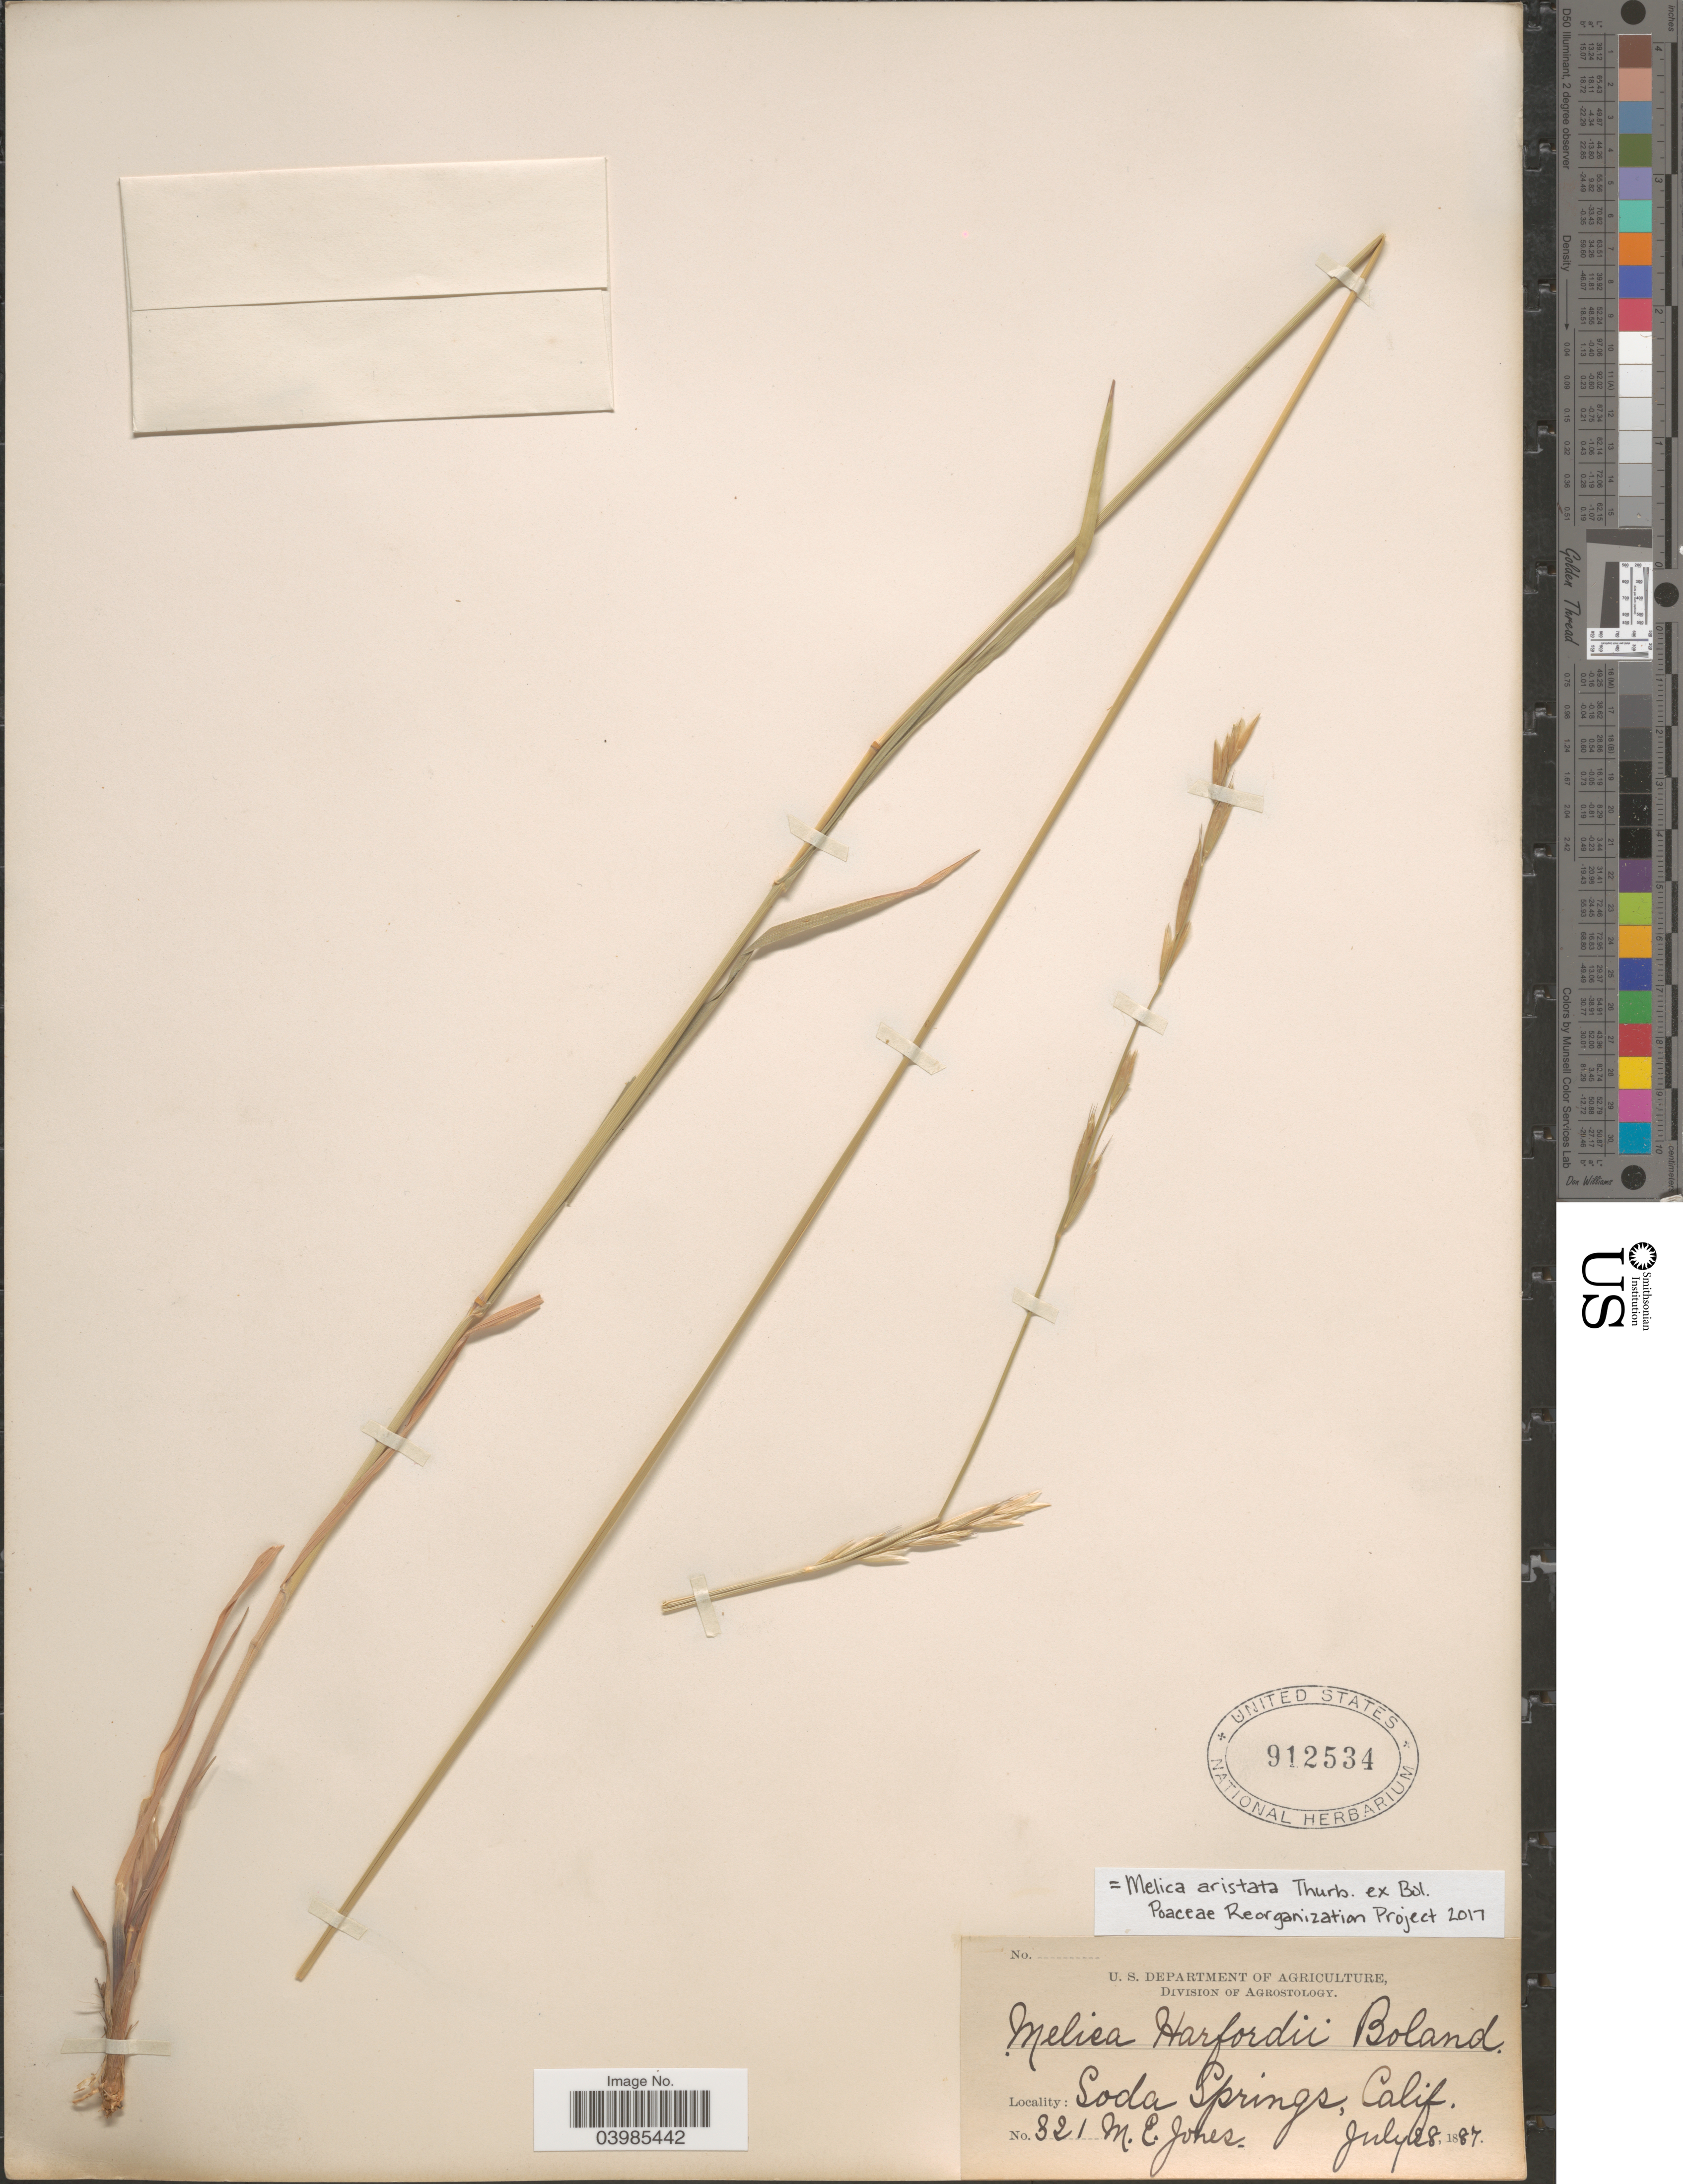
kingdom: Plantae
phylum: Tracheophyta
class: Liliopsida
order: Poales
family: Poaceae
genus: Melica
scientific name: Melica aristata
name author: Thurb. ex Bol.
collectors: M. E. Jones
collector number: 321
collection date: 1887-07-28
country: United States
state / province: California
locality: Soda Springs.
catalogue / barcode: US 912534